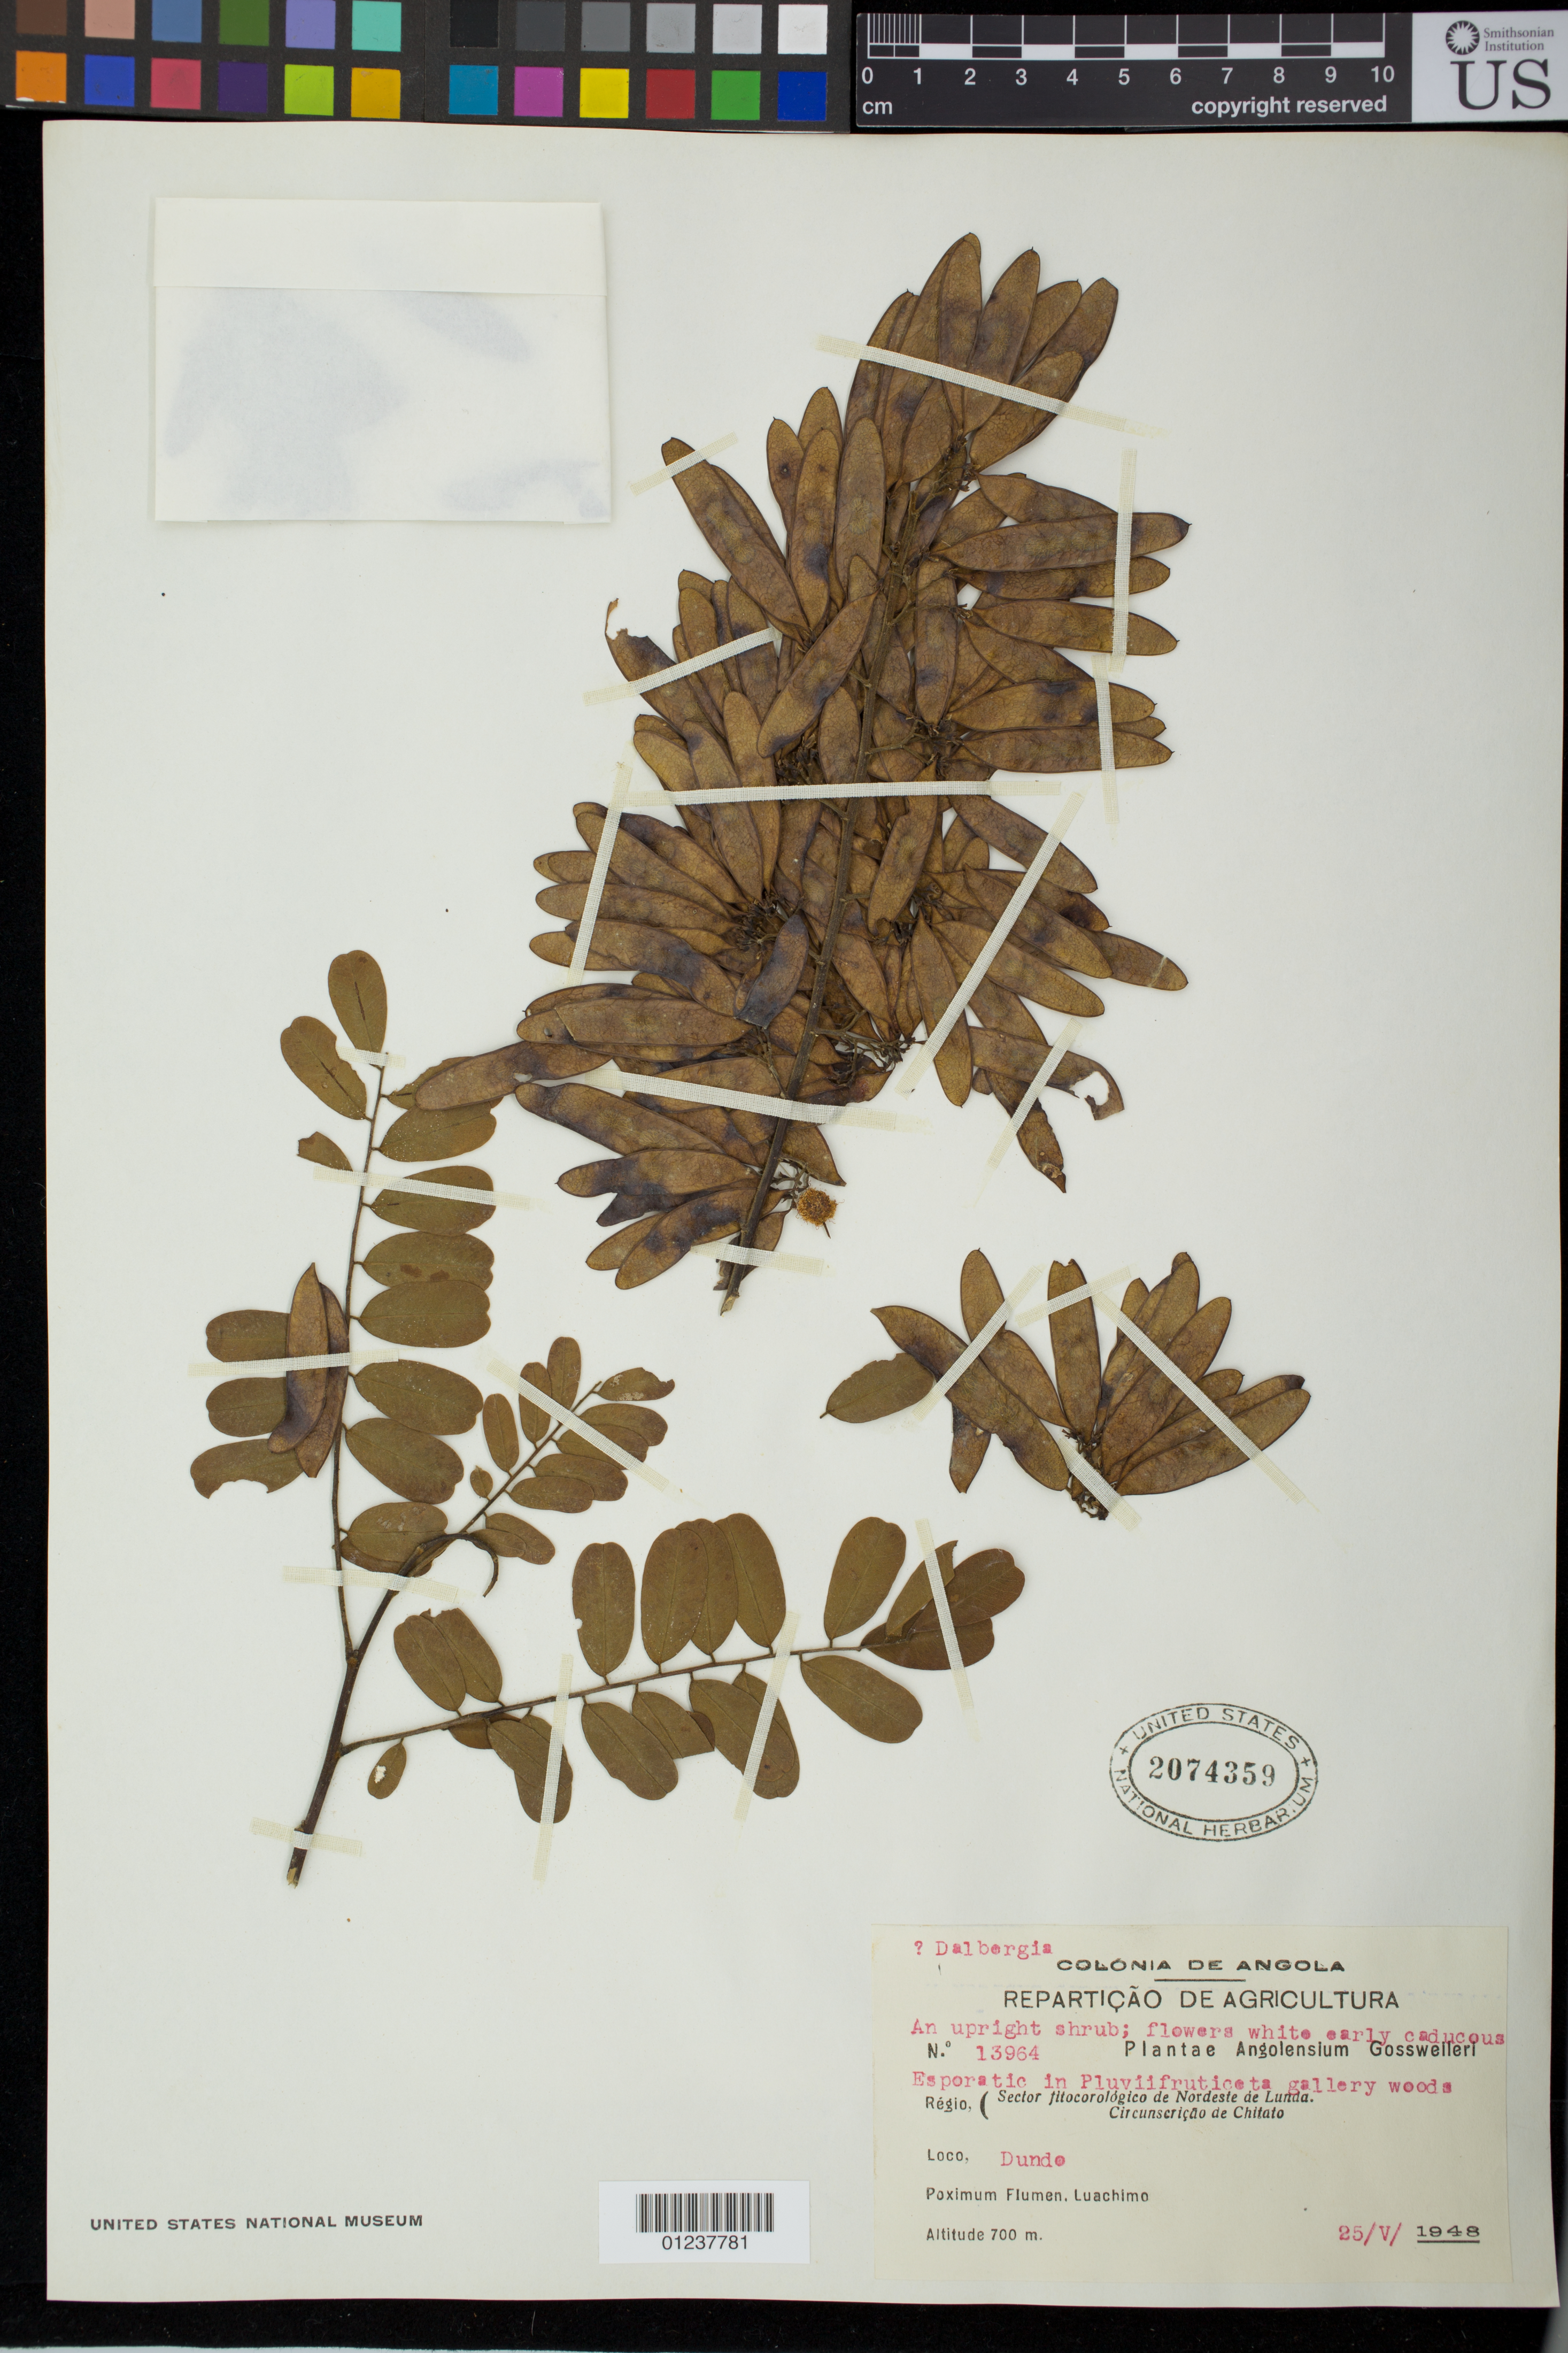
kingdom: Plantae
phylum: Tracheophyta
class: Magnoliopsida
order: Fabales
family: Fabaceae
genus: Dalbergia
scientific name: Dalbergia sp.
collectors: -. Gossweiler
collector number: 13964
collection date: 1948-05-25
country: Angola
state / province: Lunda Norte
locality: Regio, Sector fitocorologico de Nordeste de Lunda. Circunscricao de Chitato. Loco, Dundo. Proximum Flumen. Lucachimo.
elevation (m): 700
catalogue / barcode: US 2074359